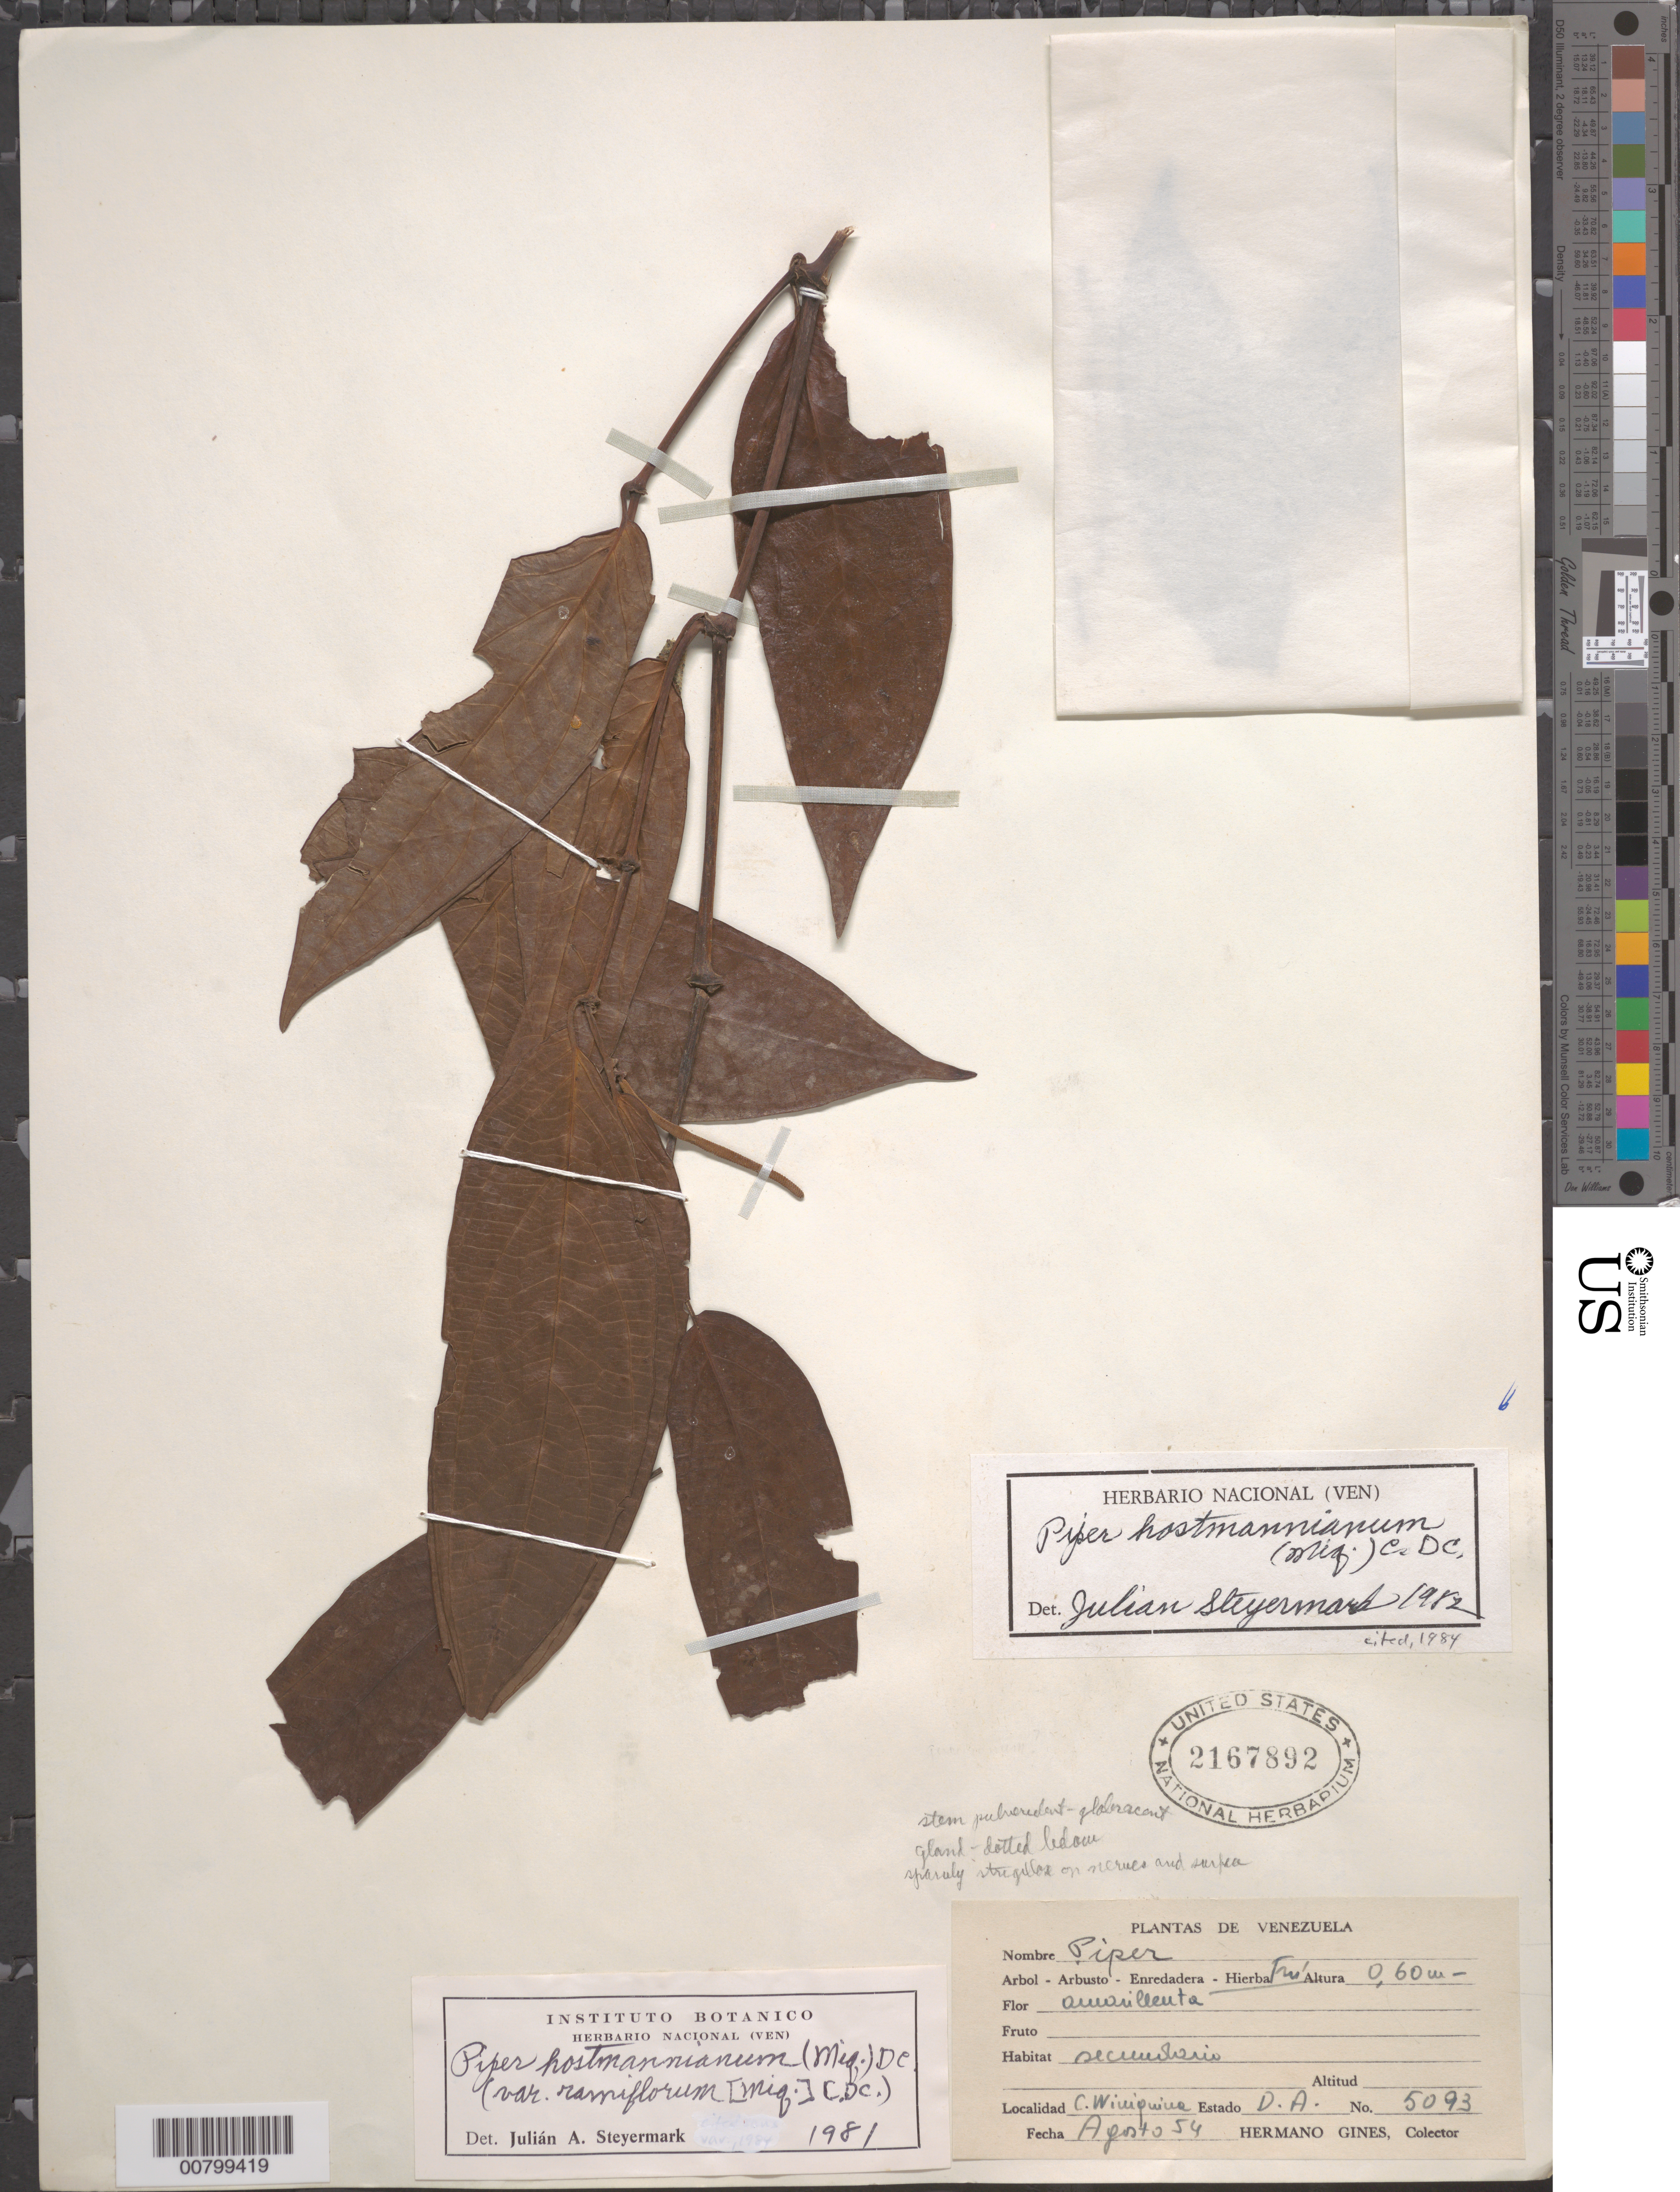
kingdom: Plantae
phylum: Tracheophyta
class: Magnoliopsida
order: Piperales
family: Piperaceae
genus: Piper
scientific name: Piper hostmannianum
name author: (Miq.) C. DC.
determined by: Steyermark, Julian A., (VEN)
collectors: H. Gines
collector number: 5093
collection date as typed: Aug-54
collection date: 1954-08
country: Venezuela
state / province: Delta Amacuro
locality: C. Wiuiquina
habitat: Secondario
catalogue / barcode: US 2167892